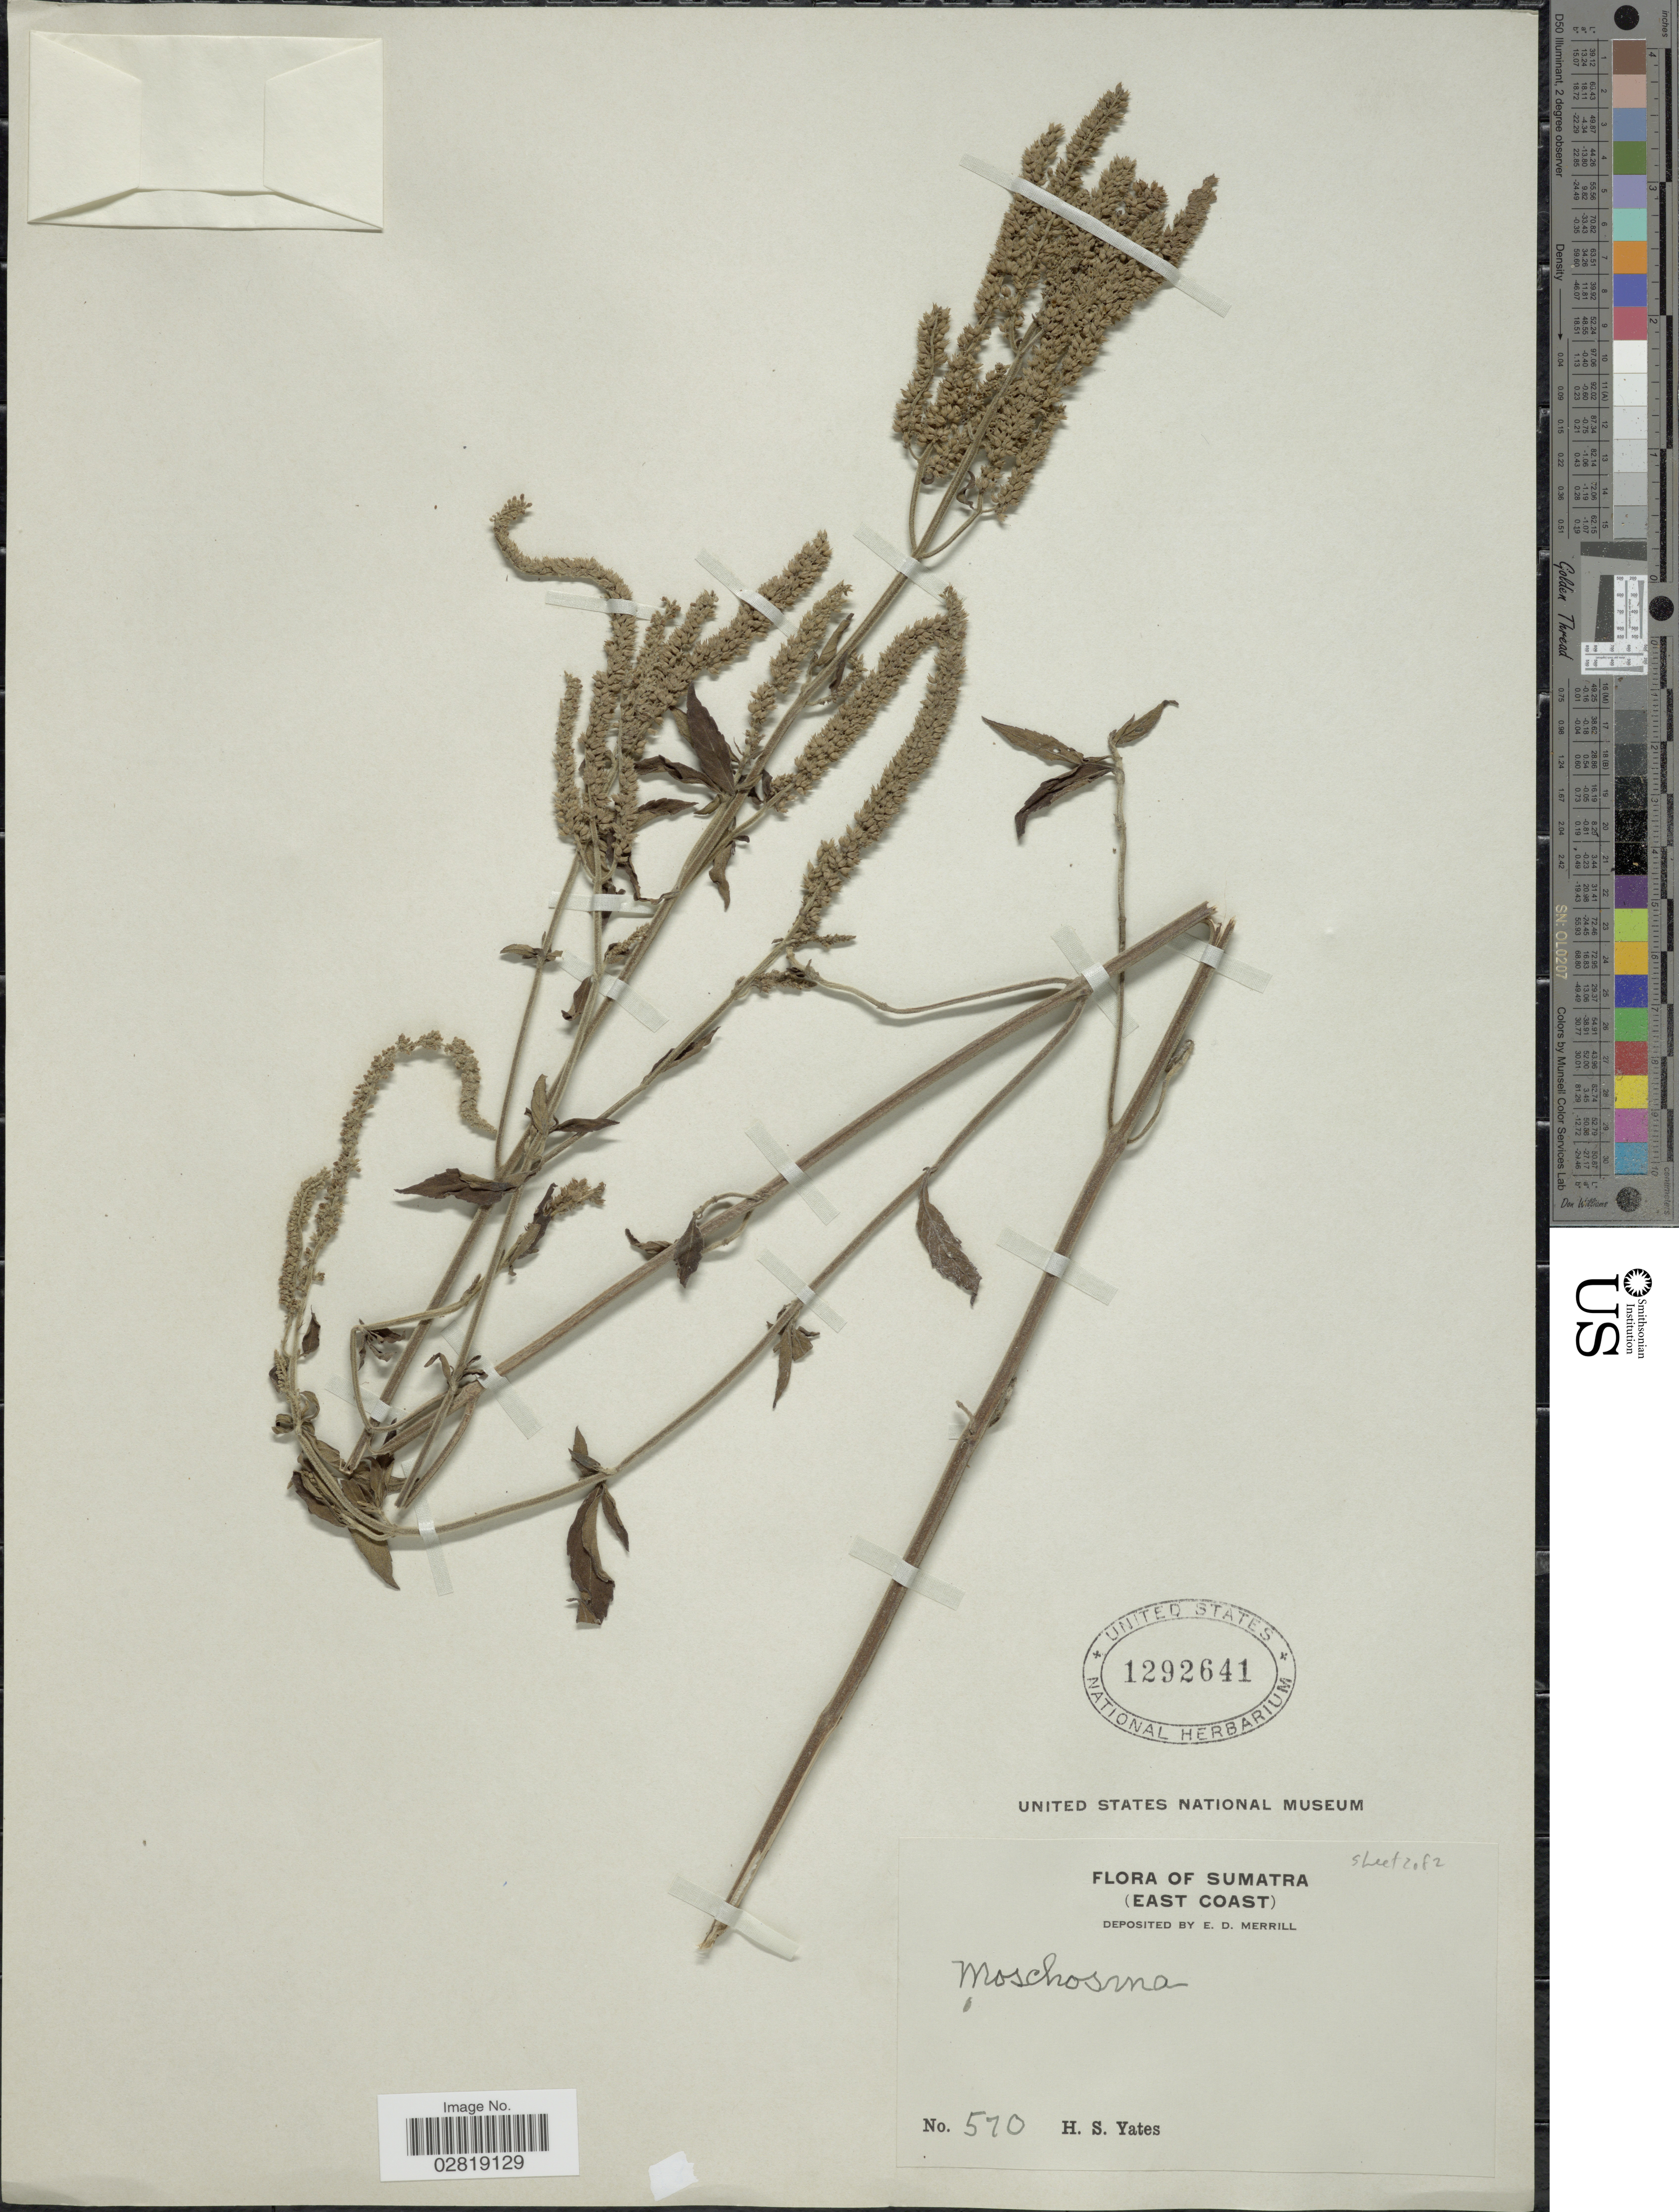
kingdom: Plantae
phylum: Tracheophyta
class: Magnoliopsida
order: Lamiales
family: Lamiaceae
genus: Basilicum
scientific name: Basilicum polystachyon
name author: (L.) Moench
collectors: H. S. Yates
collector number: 570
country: Indonesia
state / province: Sumatra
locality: (East Coast).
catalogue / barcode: US 1292641